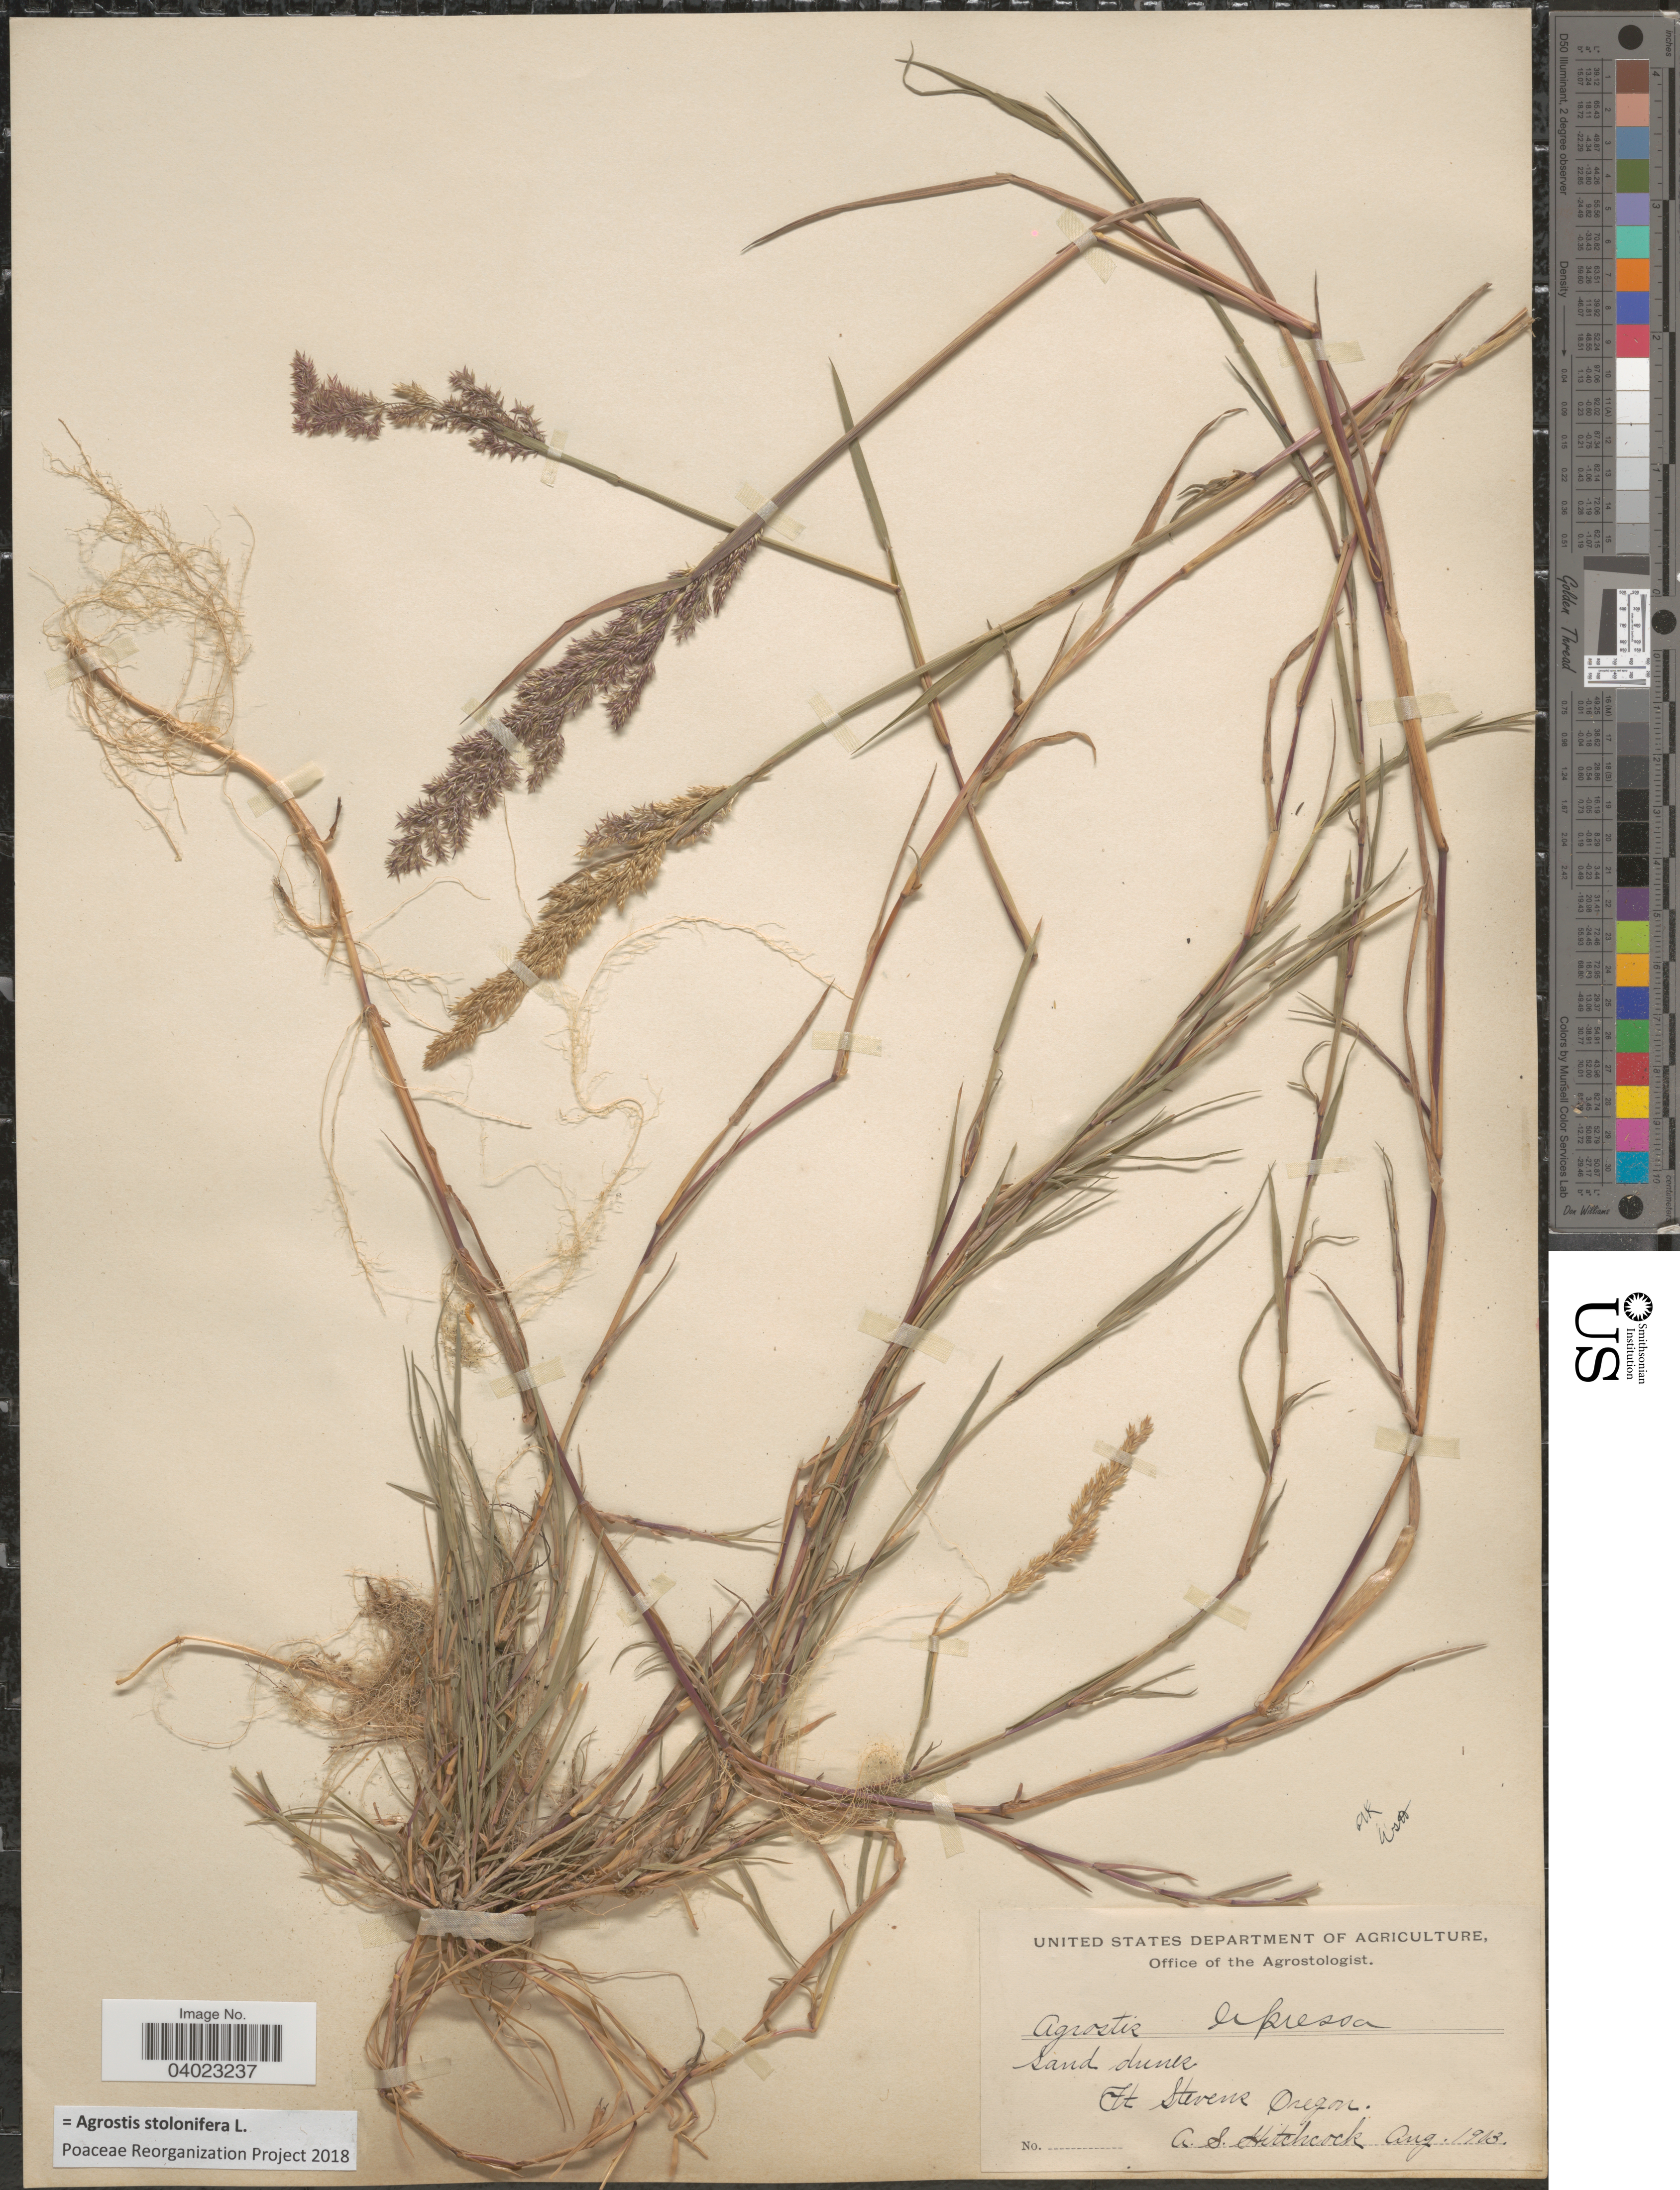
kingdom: Plantae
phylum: Tracheophyta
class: Liliopsida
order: Poales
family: Poaceae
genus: Agrostis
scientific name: Agrostis stolonifera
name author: L.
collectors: A. S. Hitchcock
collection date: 1903-08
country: United States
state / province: Oregon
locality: Ft Stevens.